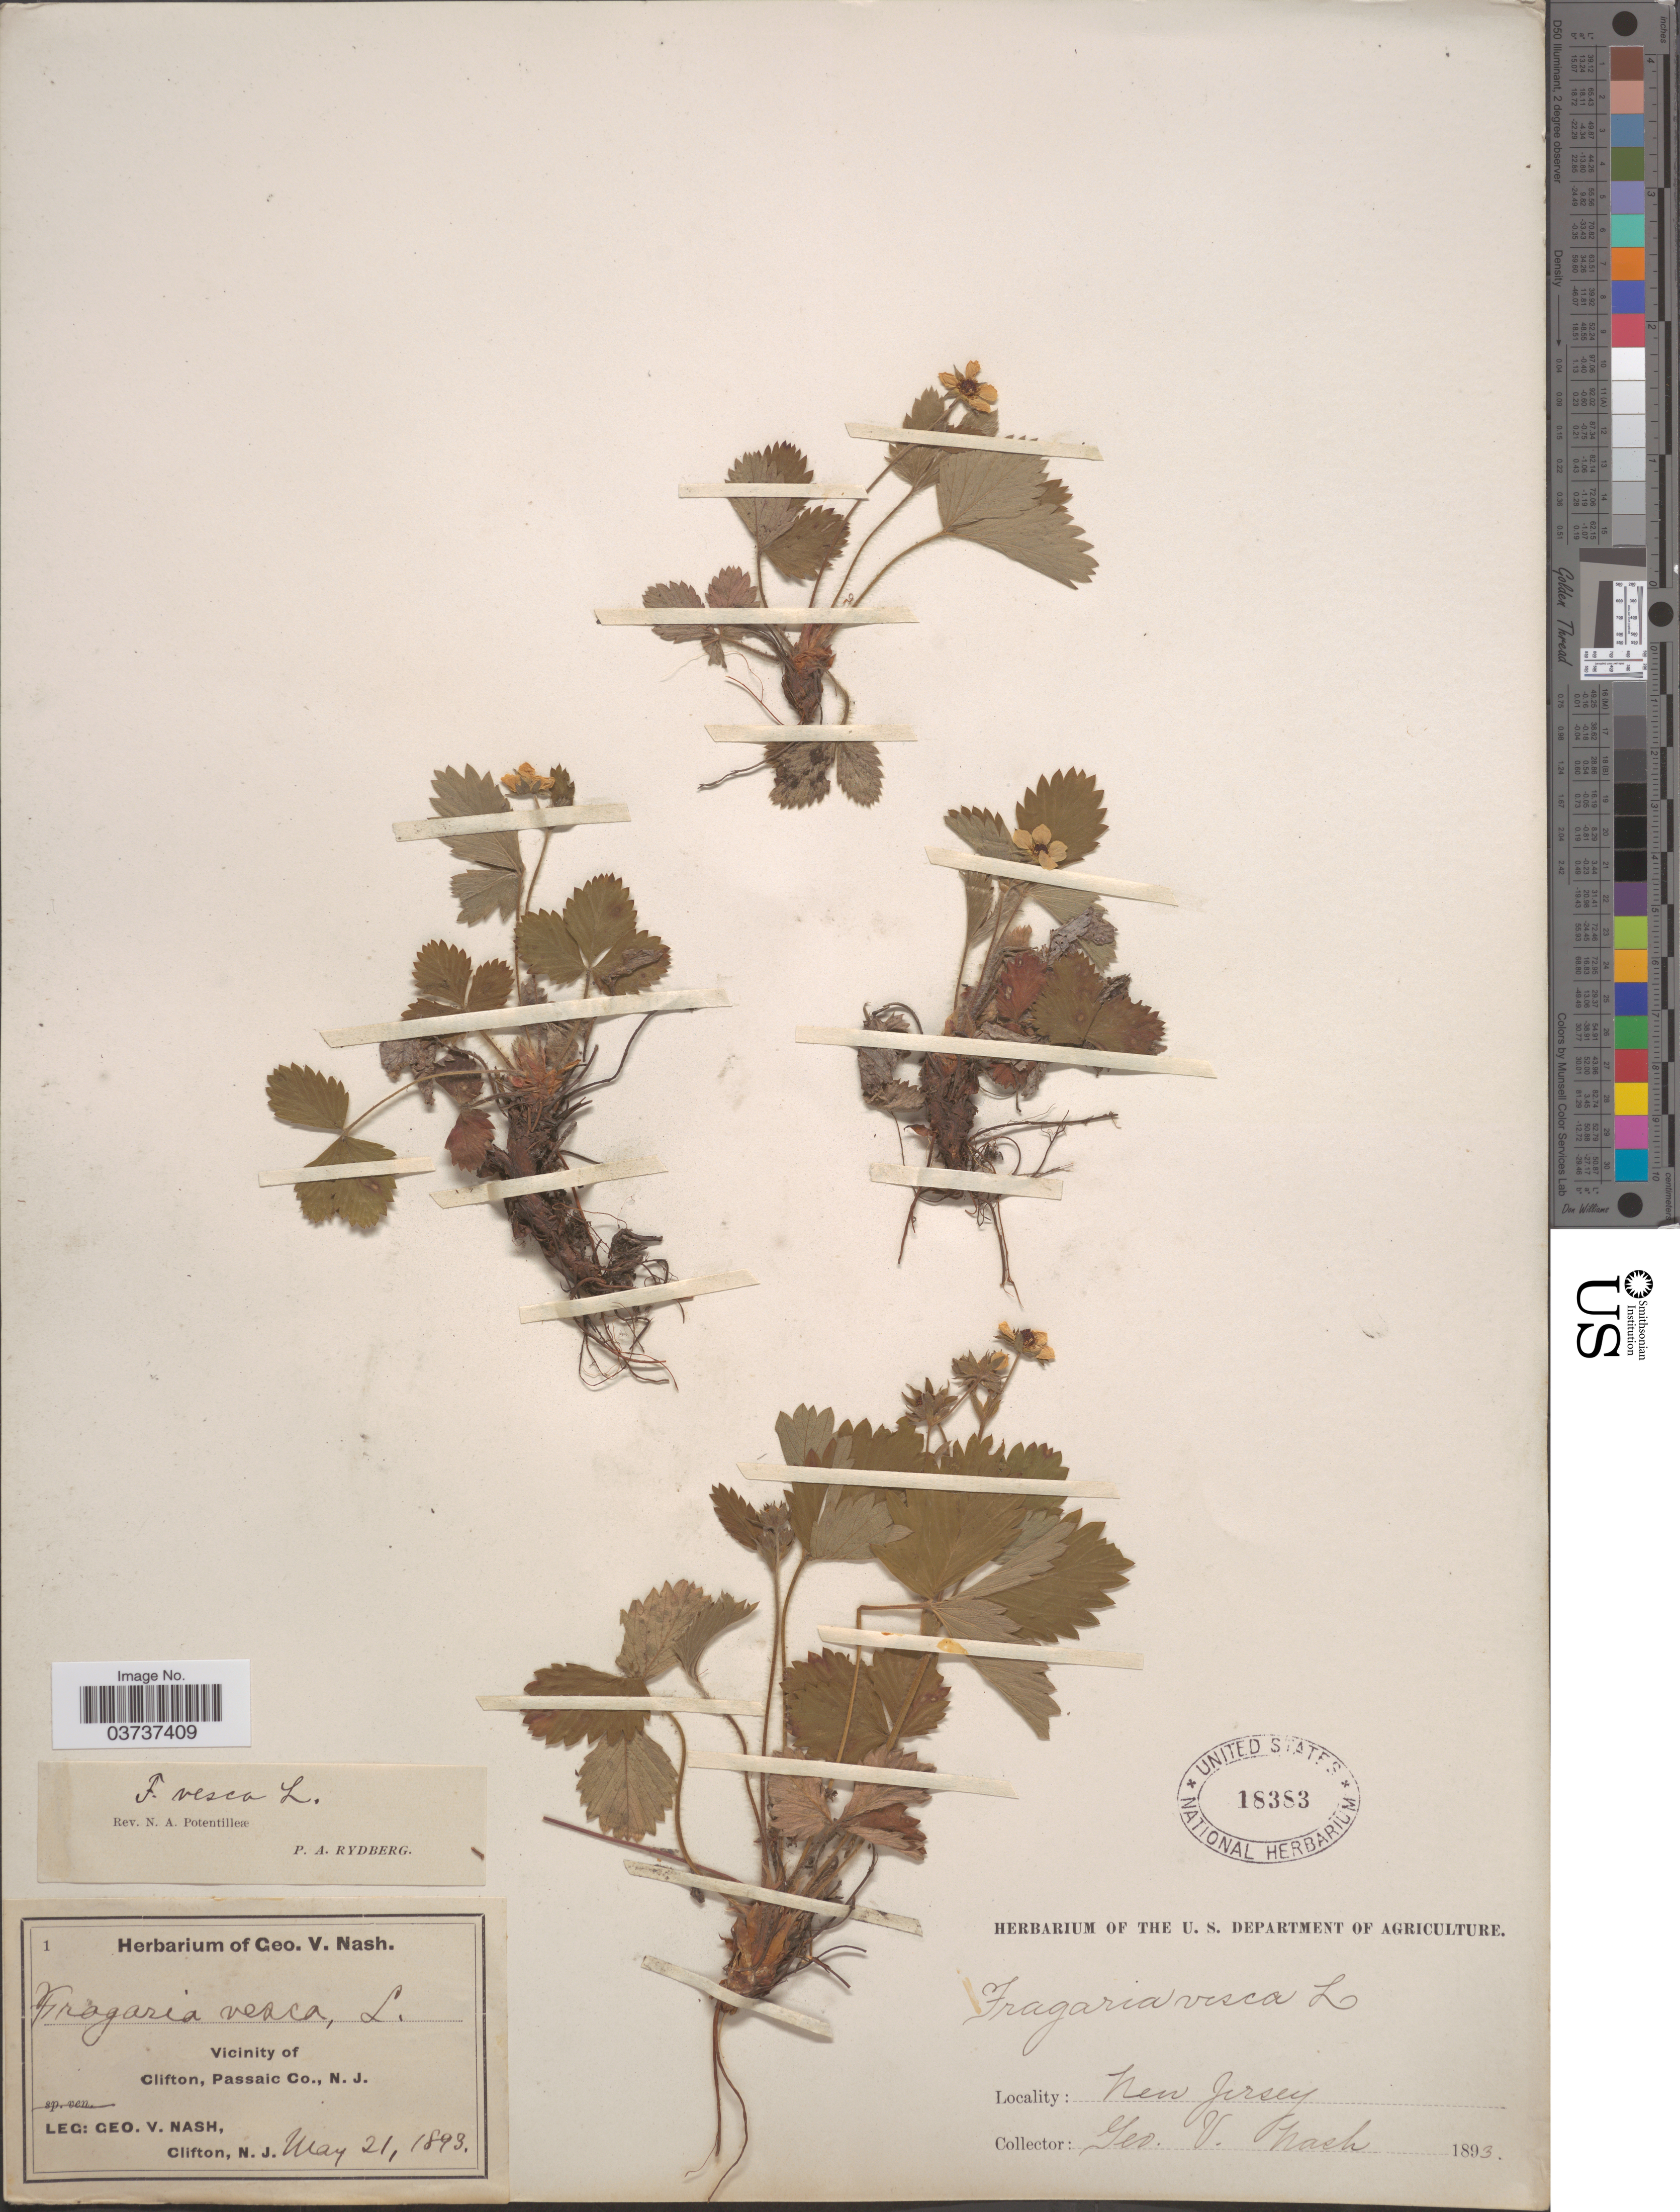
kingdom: Plantae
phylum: Tracheophyta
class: Magnoliopsida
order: Rosales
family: Rosaceae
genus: Fragaria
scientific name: Fragaria vesca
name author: L.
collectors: G. V. Nash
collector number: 1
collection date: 1893-05-21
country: United States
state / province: New Jersey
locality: Vicinity of Clifton, Passaic Co.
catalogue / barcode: US 18383